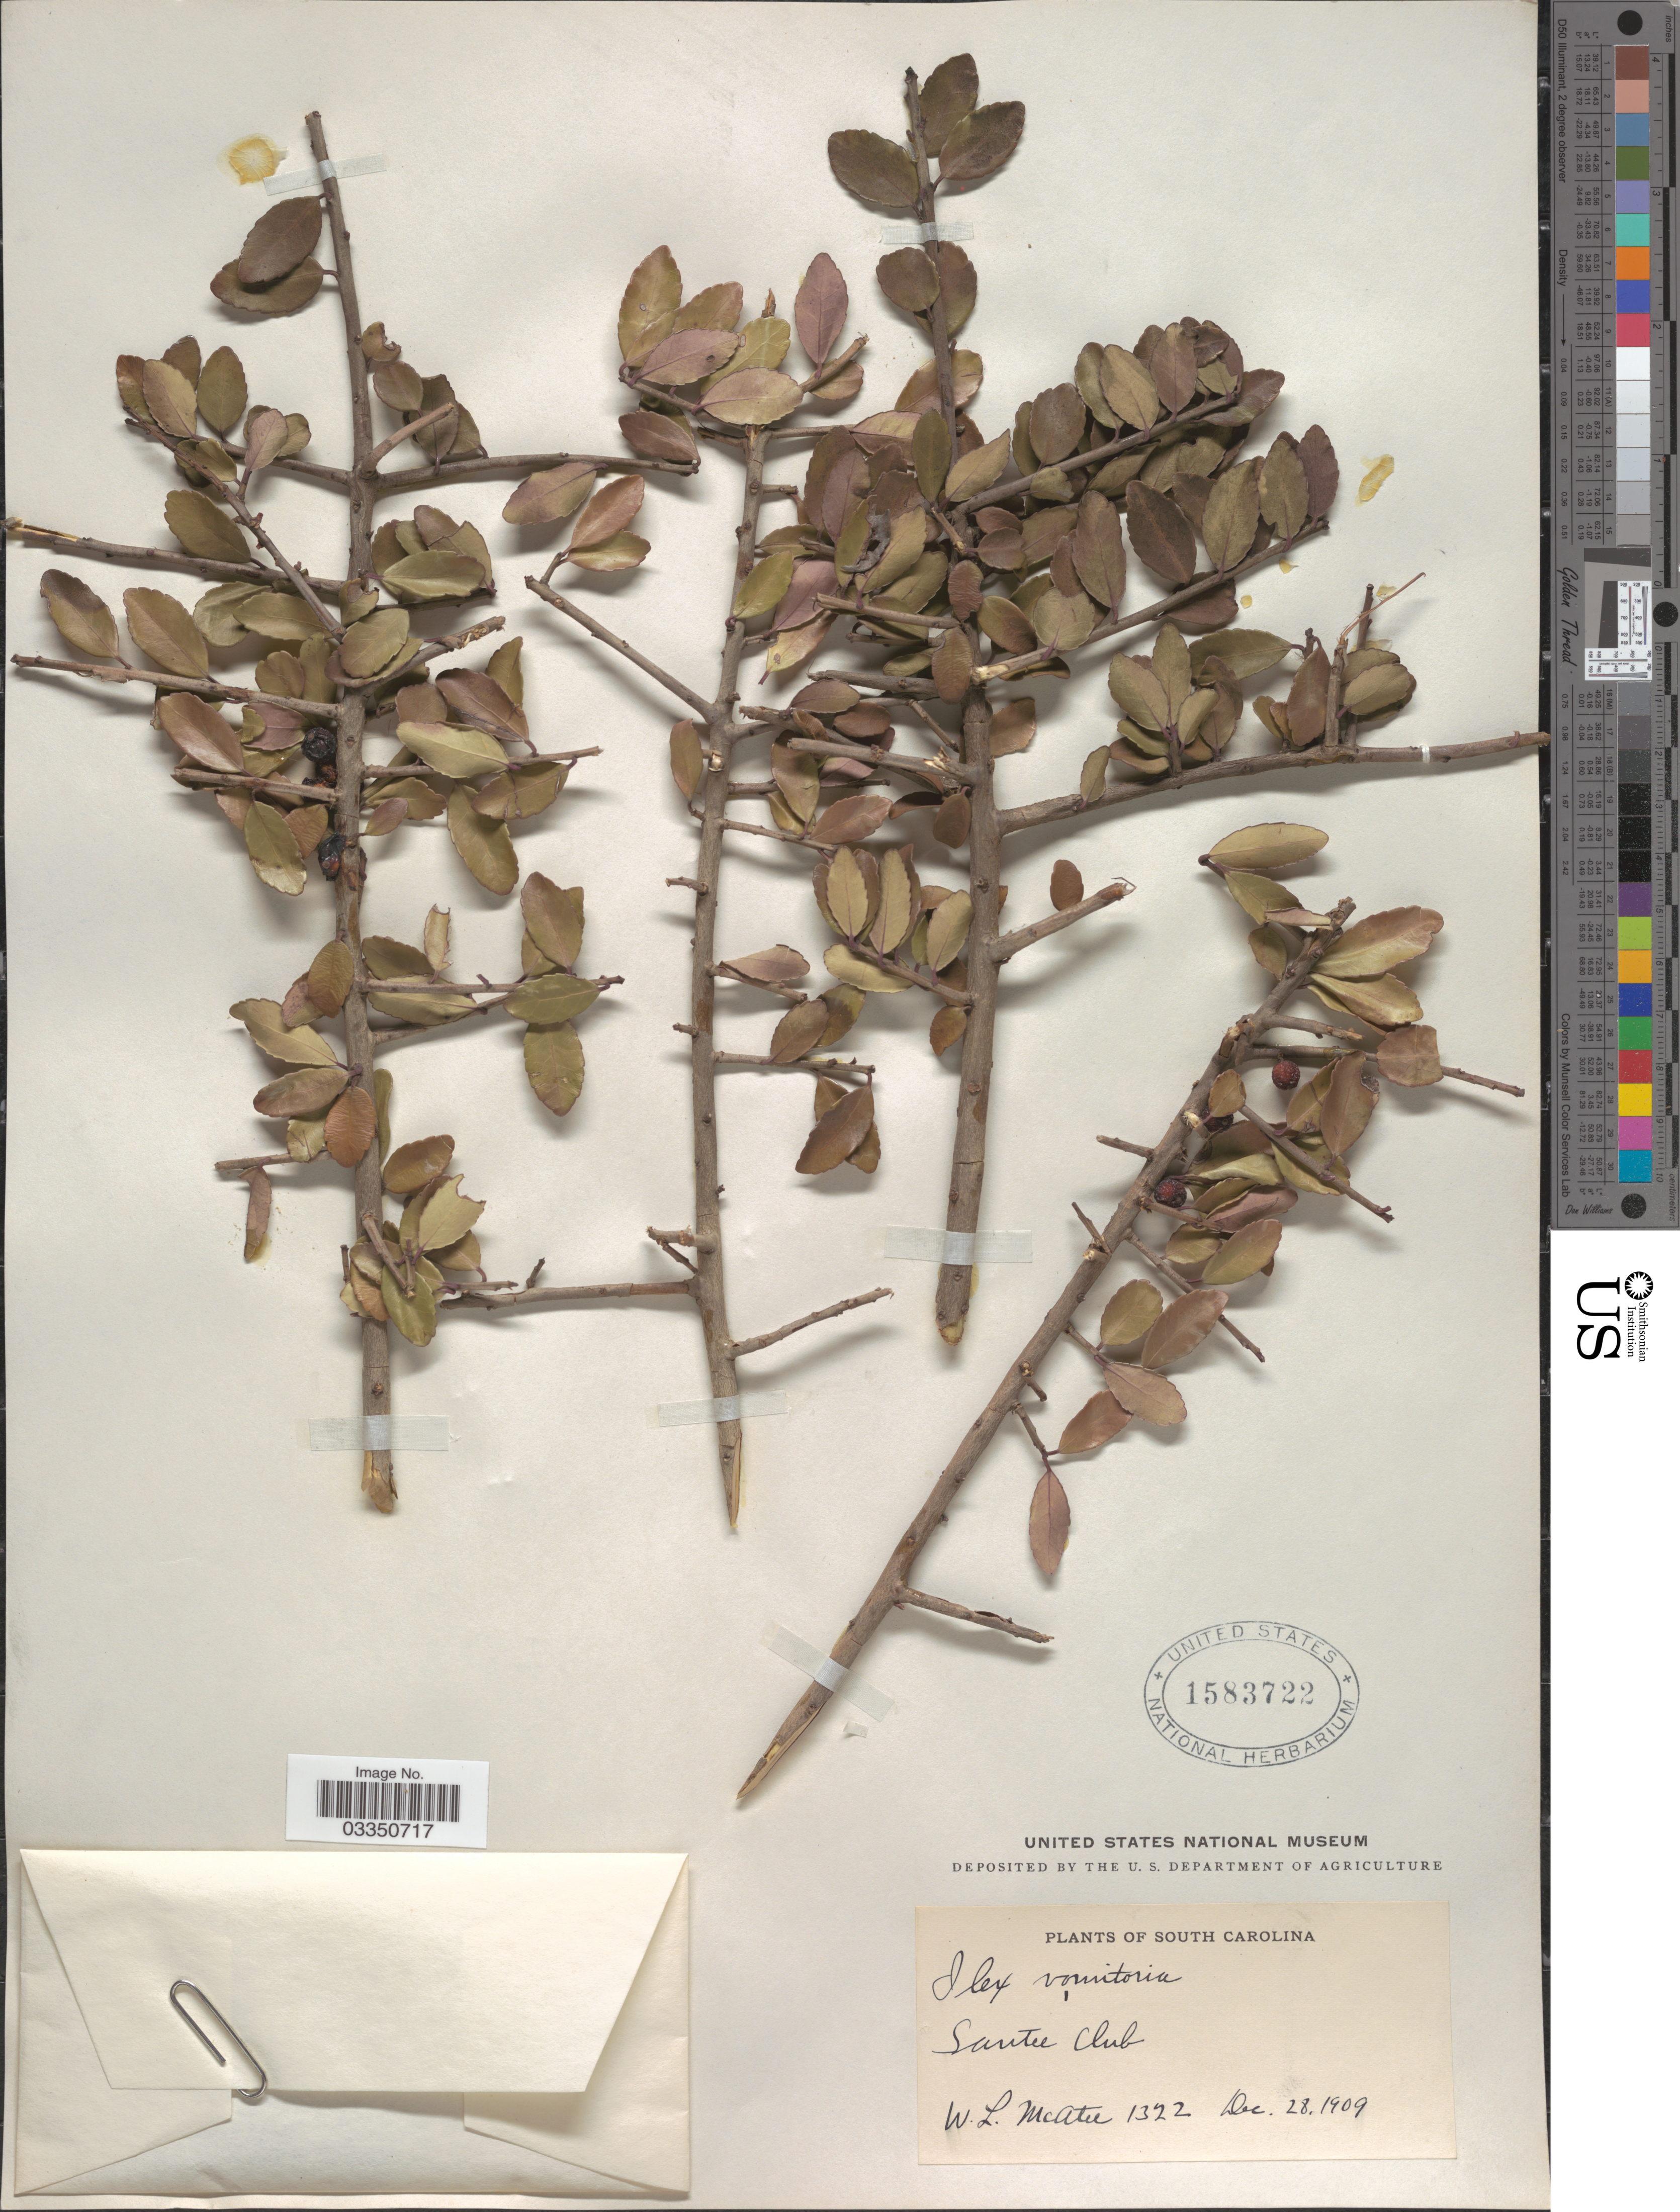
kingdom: Plantae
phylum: Tracheophyta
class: Magnoliopsida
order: Aquifoliales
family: Aquifoliaceae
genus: Ilex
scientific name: Ilex vomitoria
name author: Aiton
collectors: W. McAtee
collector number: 1322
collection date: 1909-12-28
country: United States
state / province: South Carolina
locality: Santee Club.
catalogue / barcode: US 1583722